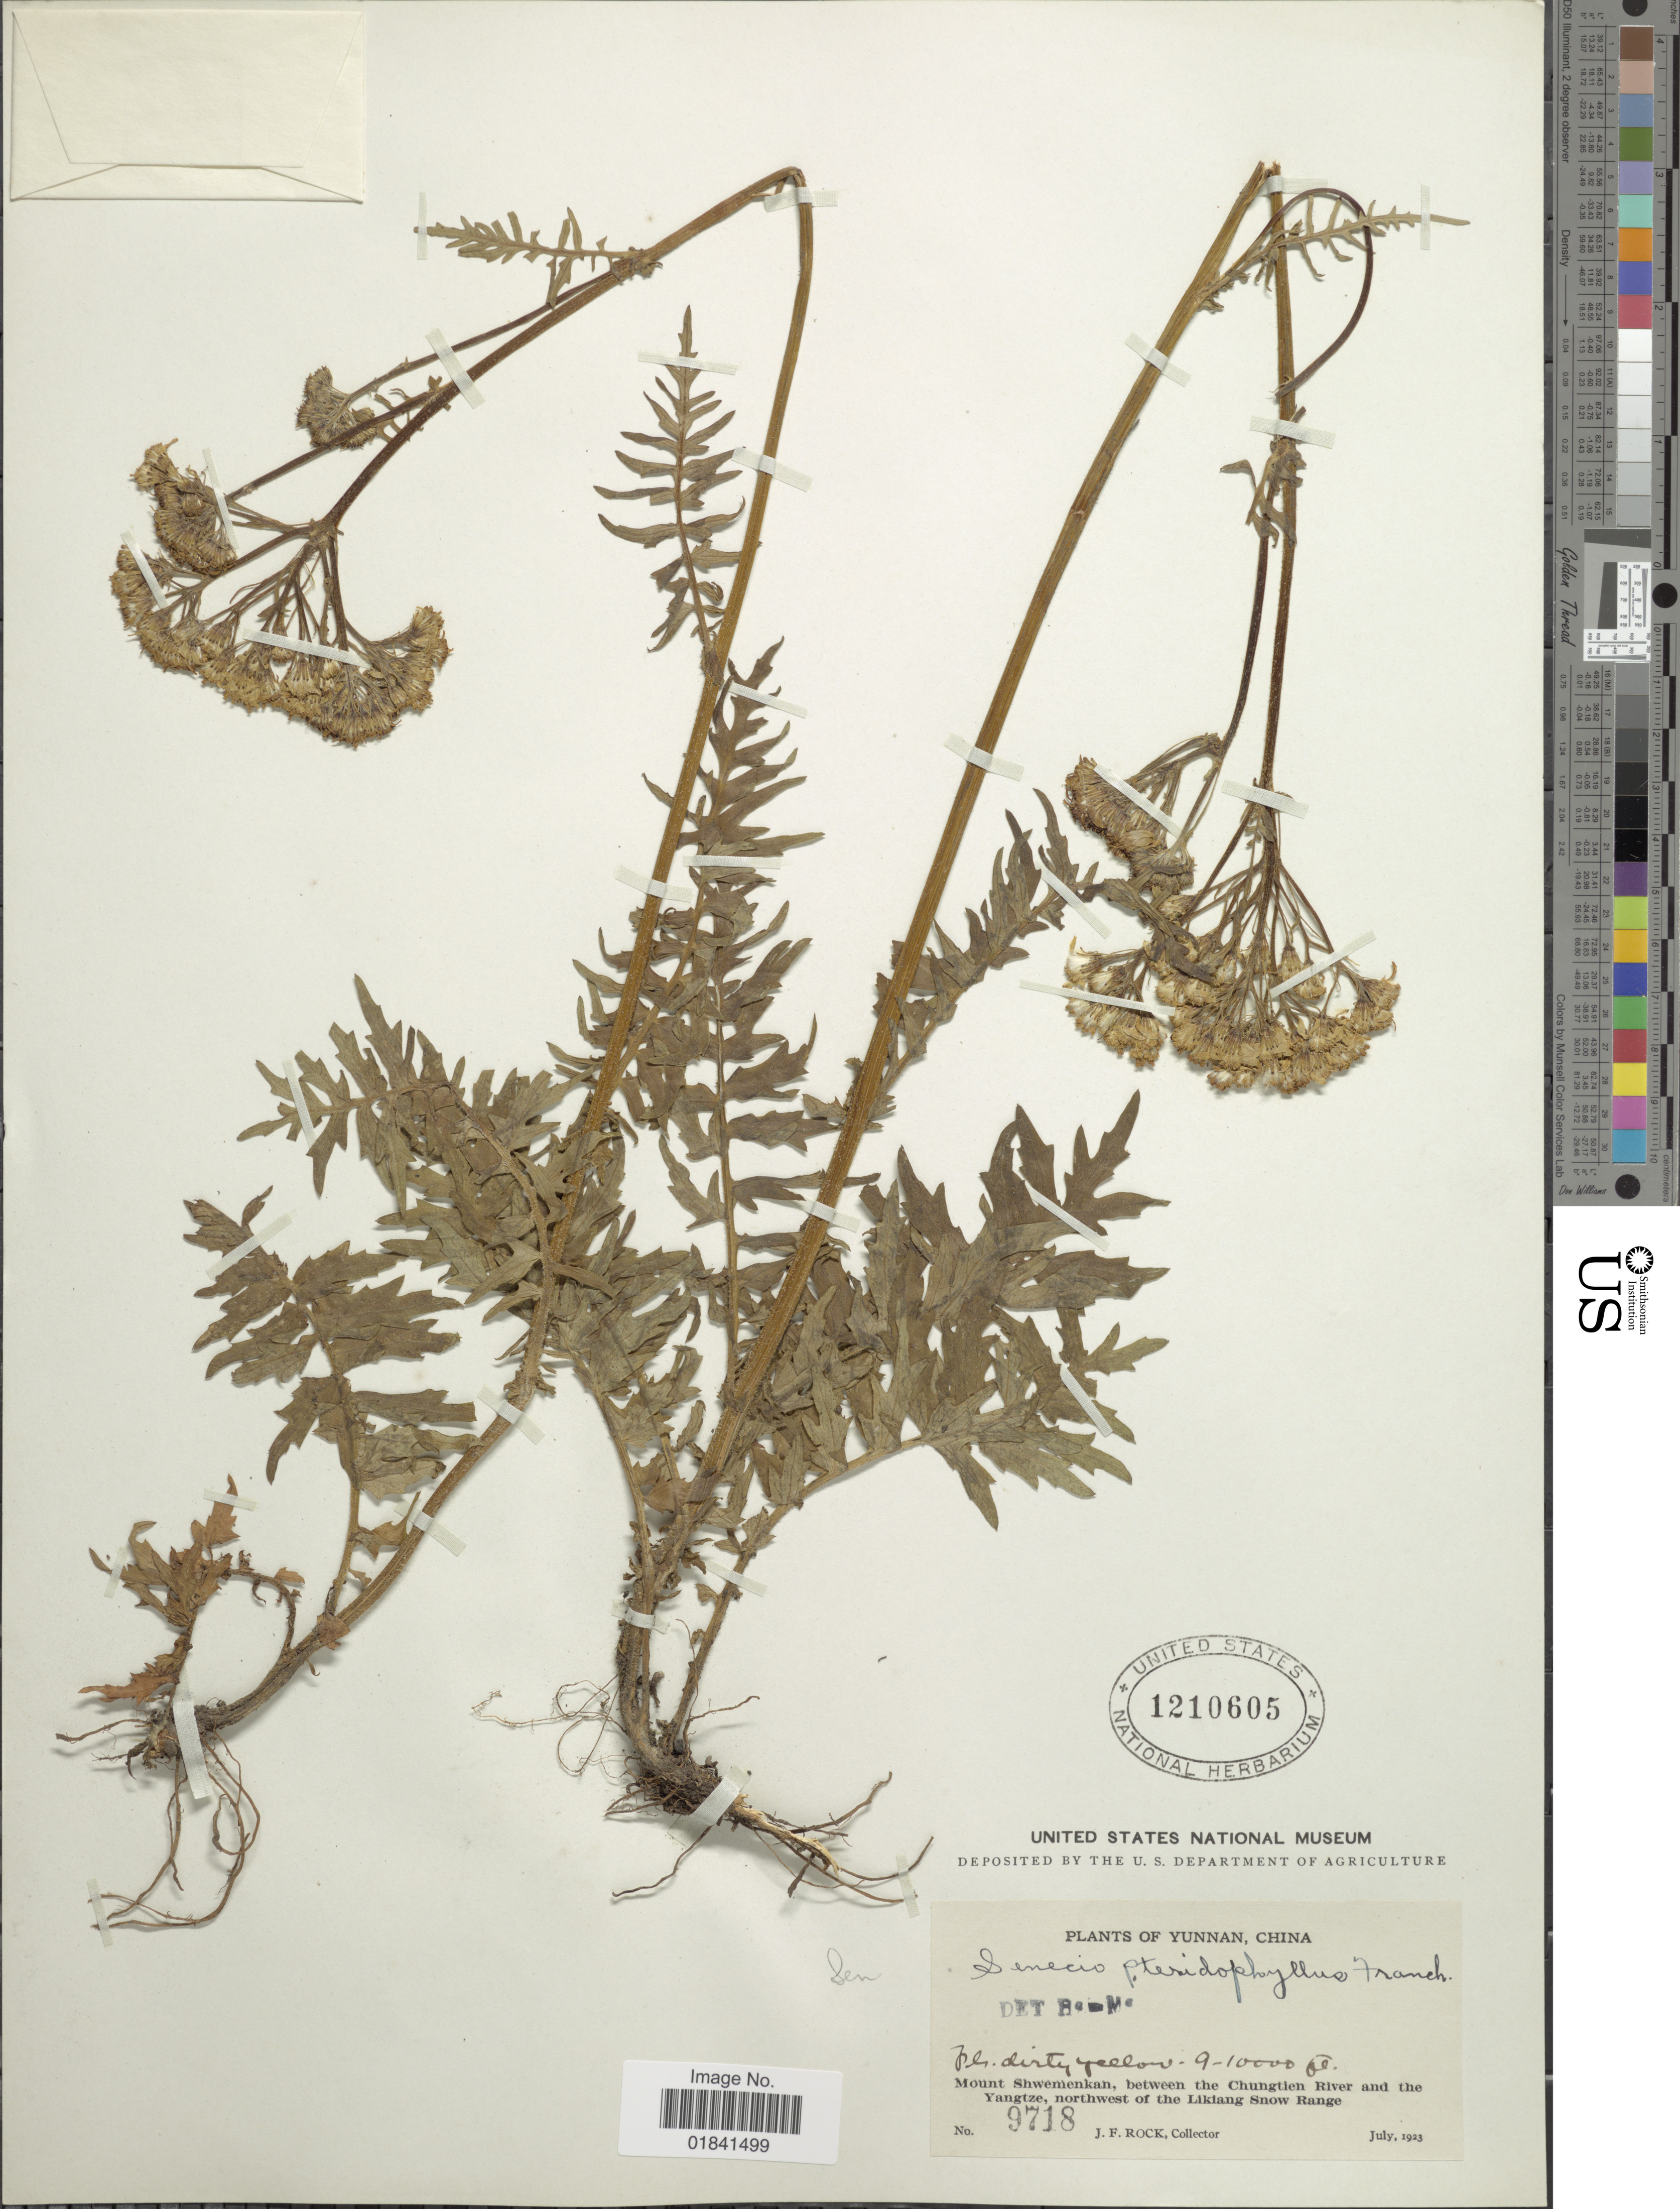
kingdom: Plantae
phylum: Tracheophyta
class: Magnoliopsida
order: Asterales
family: Asteraceae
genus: Senecio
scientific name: Senecio pteridophyllus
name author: Franch.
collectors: J. F. Rock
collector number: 9718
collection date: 1923-07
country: China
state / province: Yunnan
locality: Mount Shwemenkan, between the Chungtien River and the Yangtze, northwest of the Likiang Snow Range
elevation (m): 2743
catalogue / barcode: US 1210605